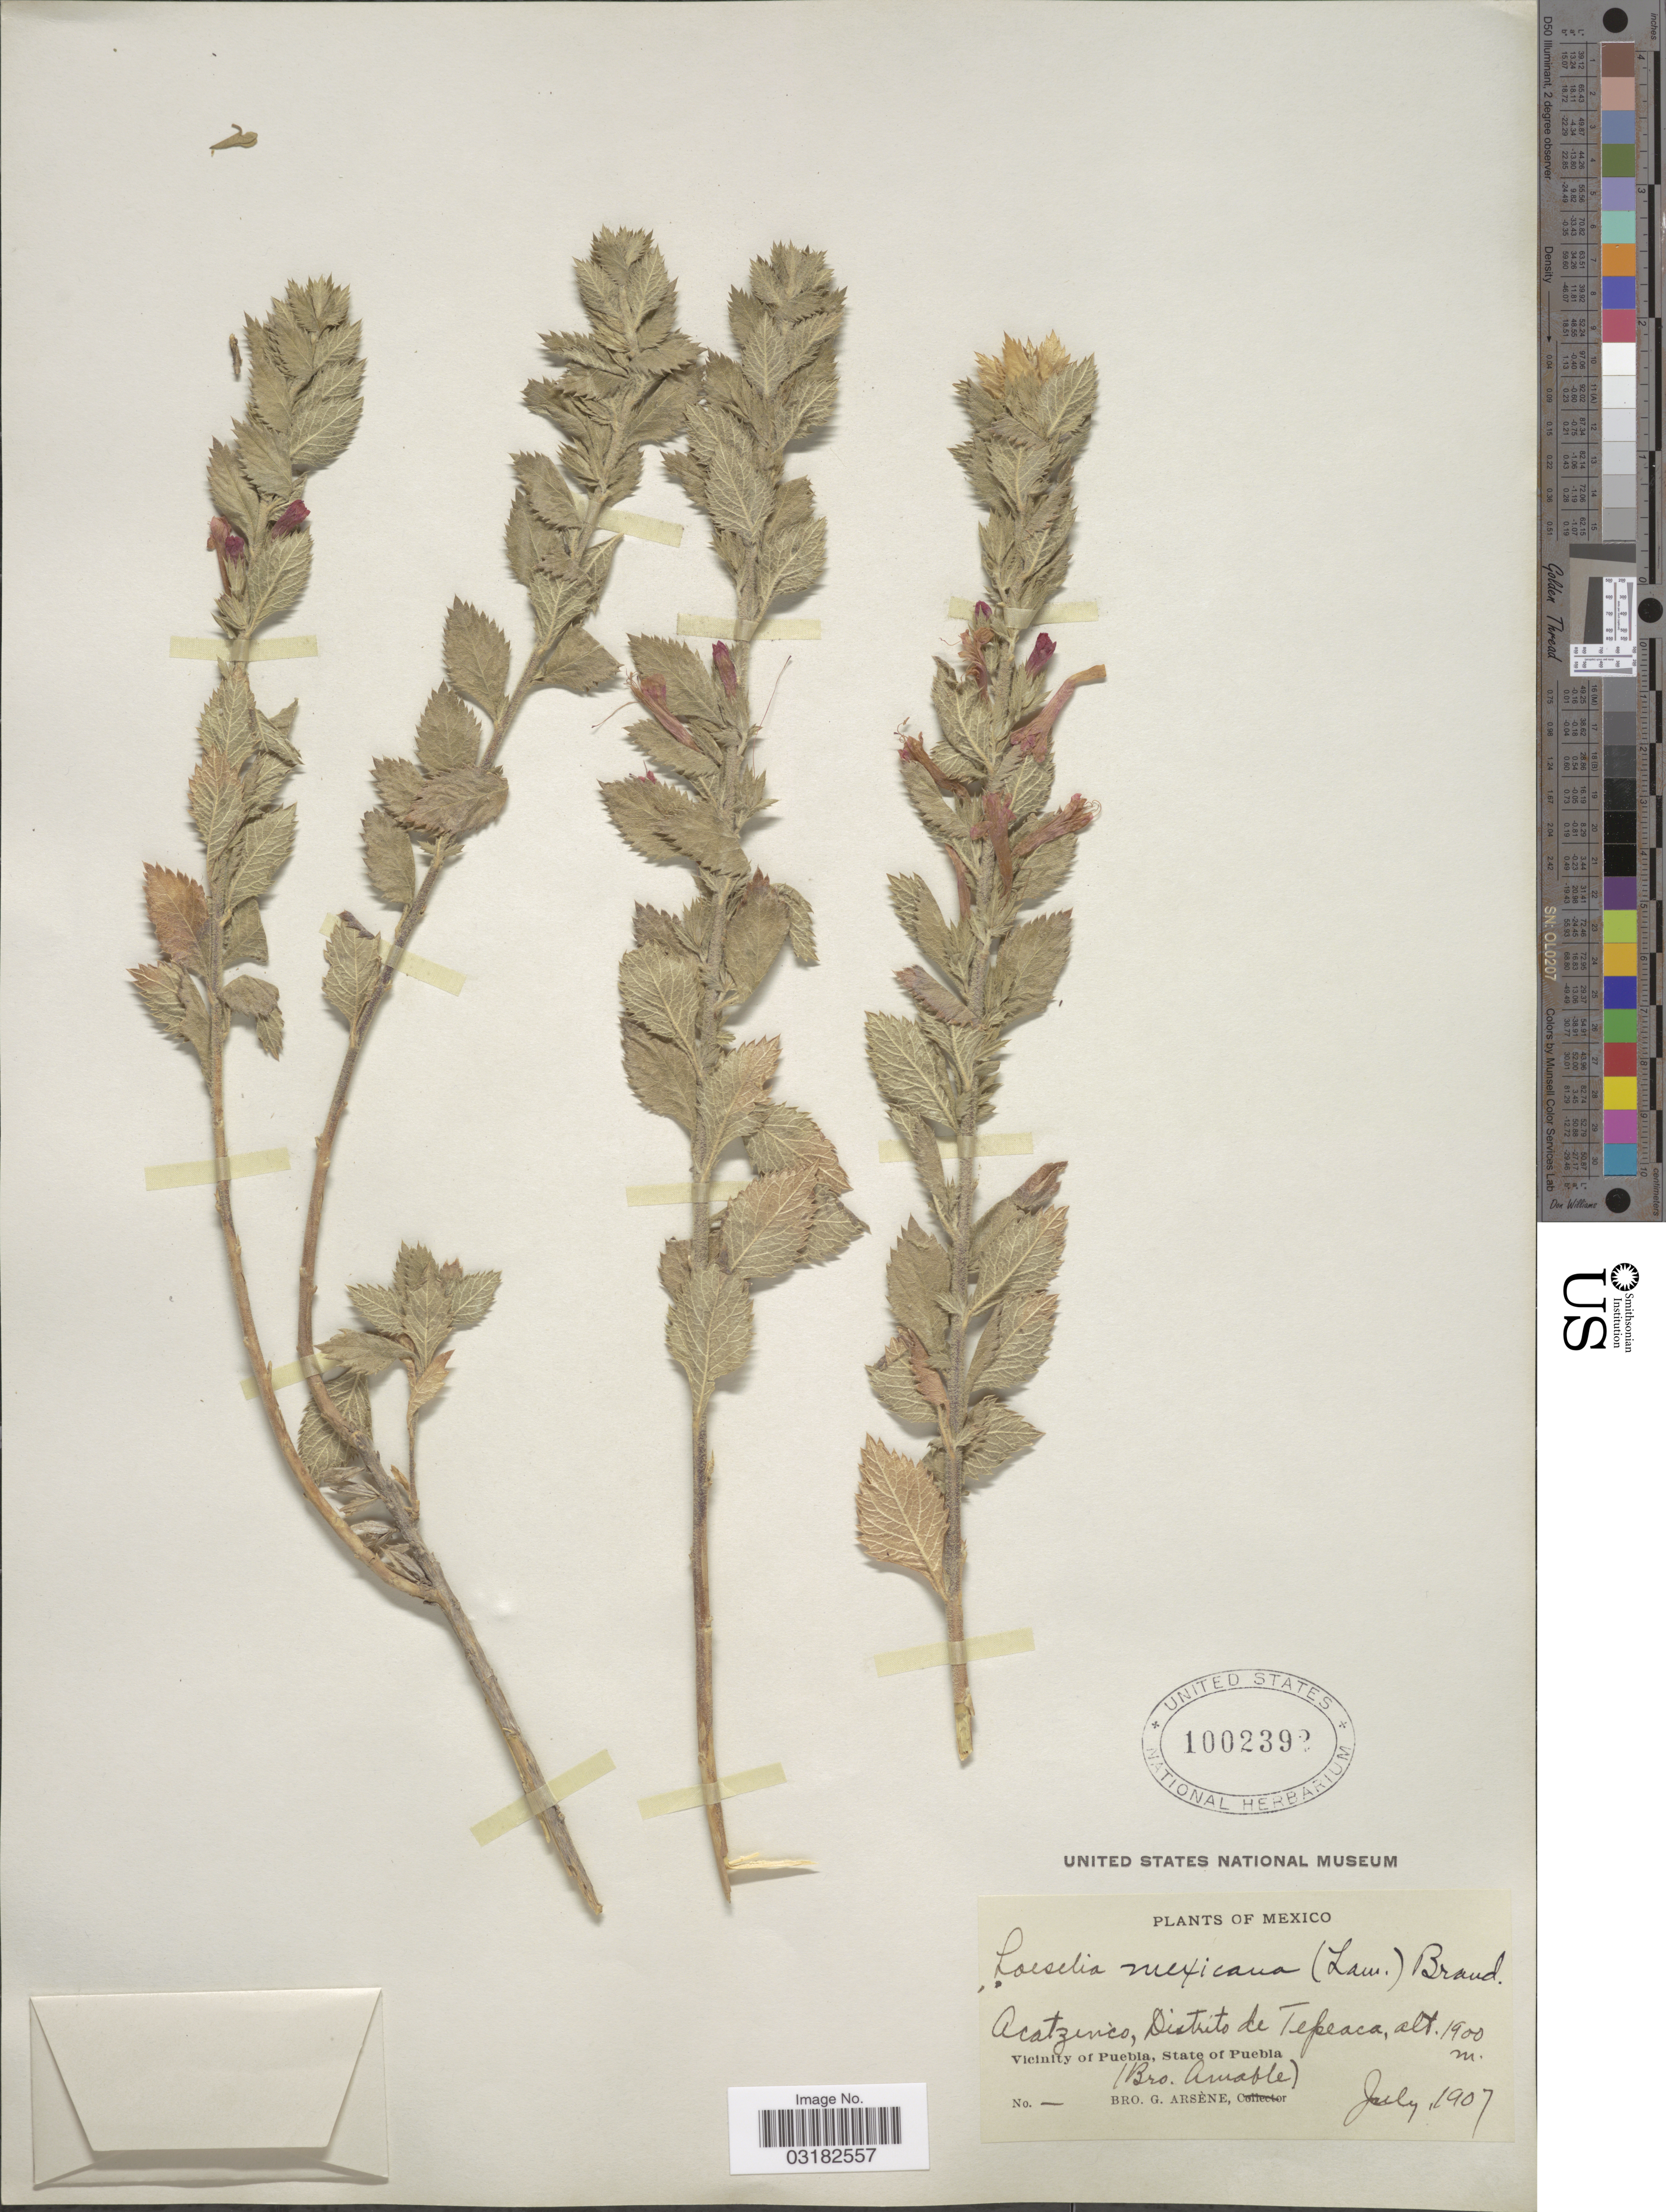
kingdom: Plantae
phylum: Tracheophyta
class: Magnoliopsida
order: Ericales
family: Polemoniaceae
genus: Loeselia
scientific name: Loeselia mexicana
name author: (Lam.) Brand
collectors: Bro. G. Arsène & B. Amable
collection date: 1907-07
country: Mexico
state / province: Puebla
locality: Acatzinco, Distrito de Tepeaca. Vicinity of Puebla.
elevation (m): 1900